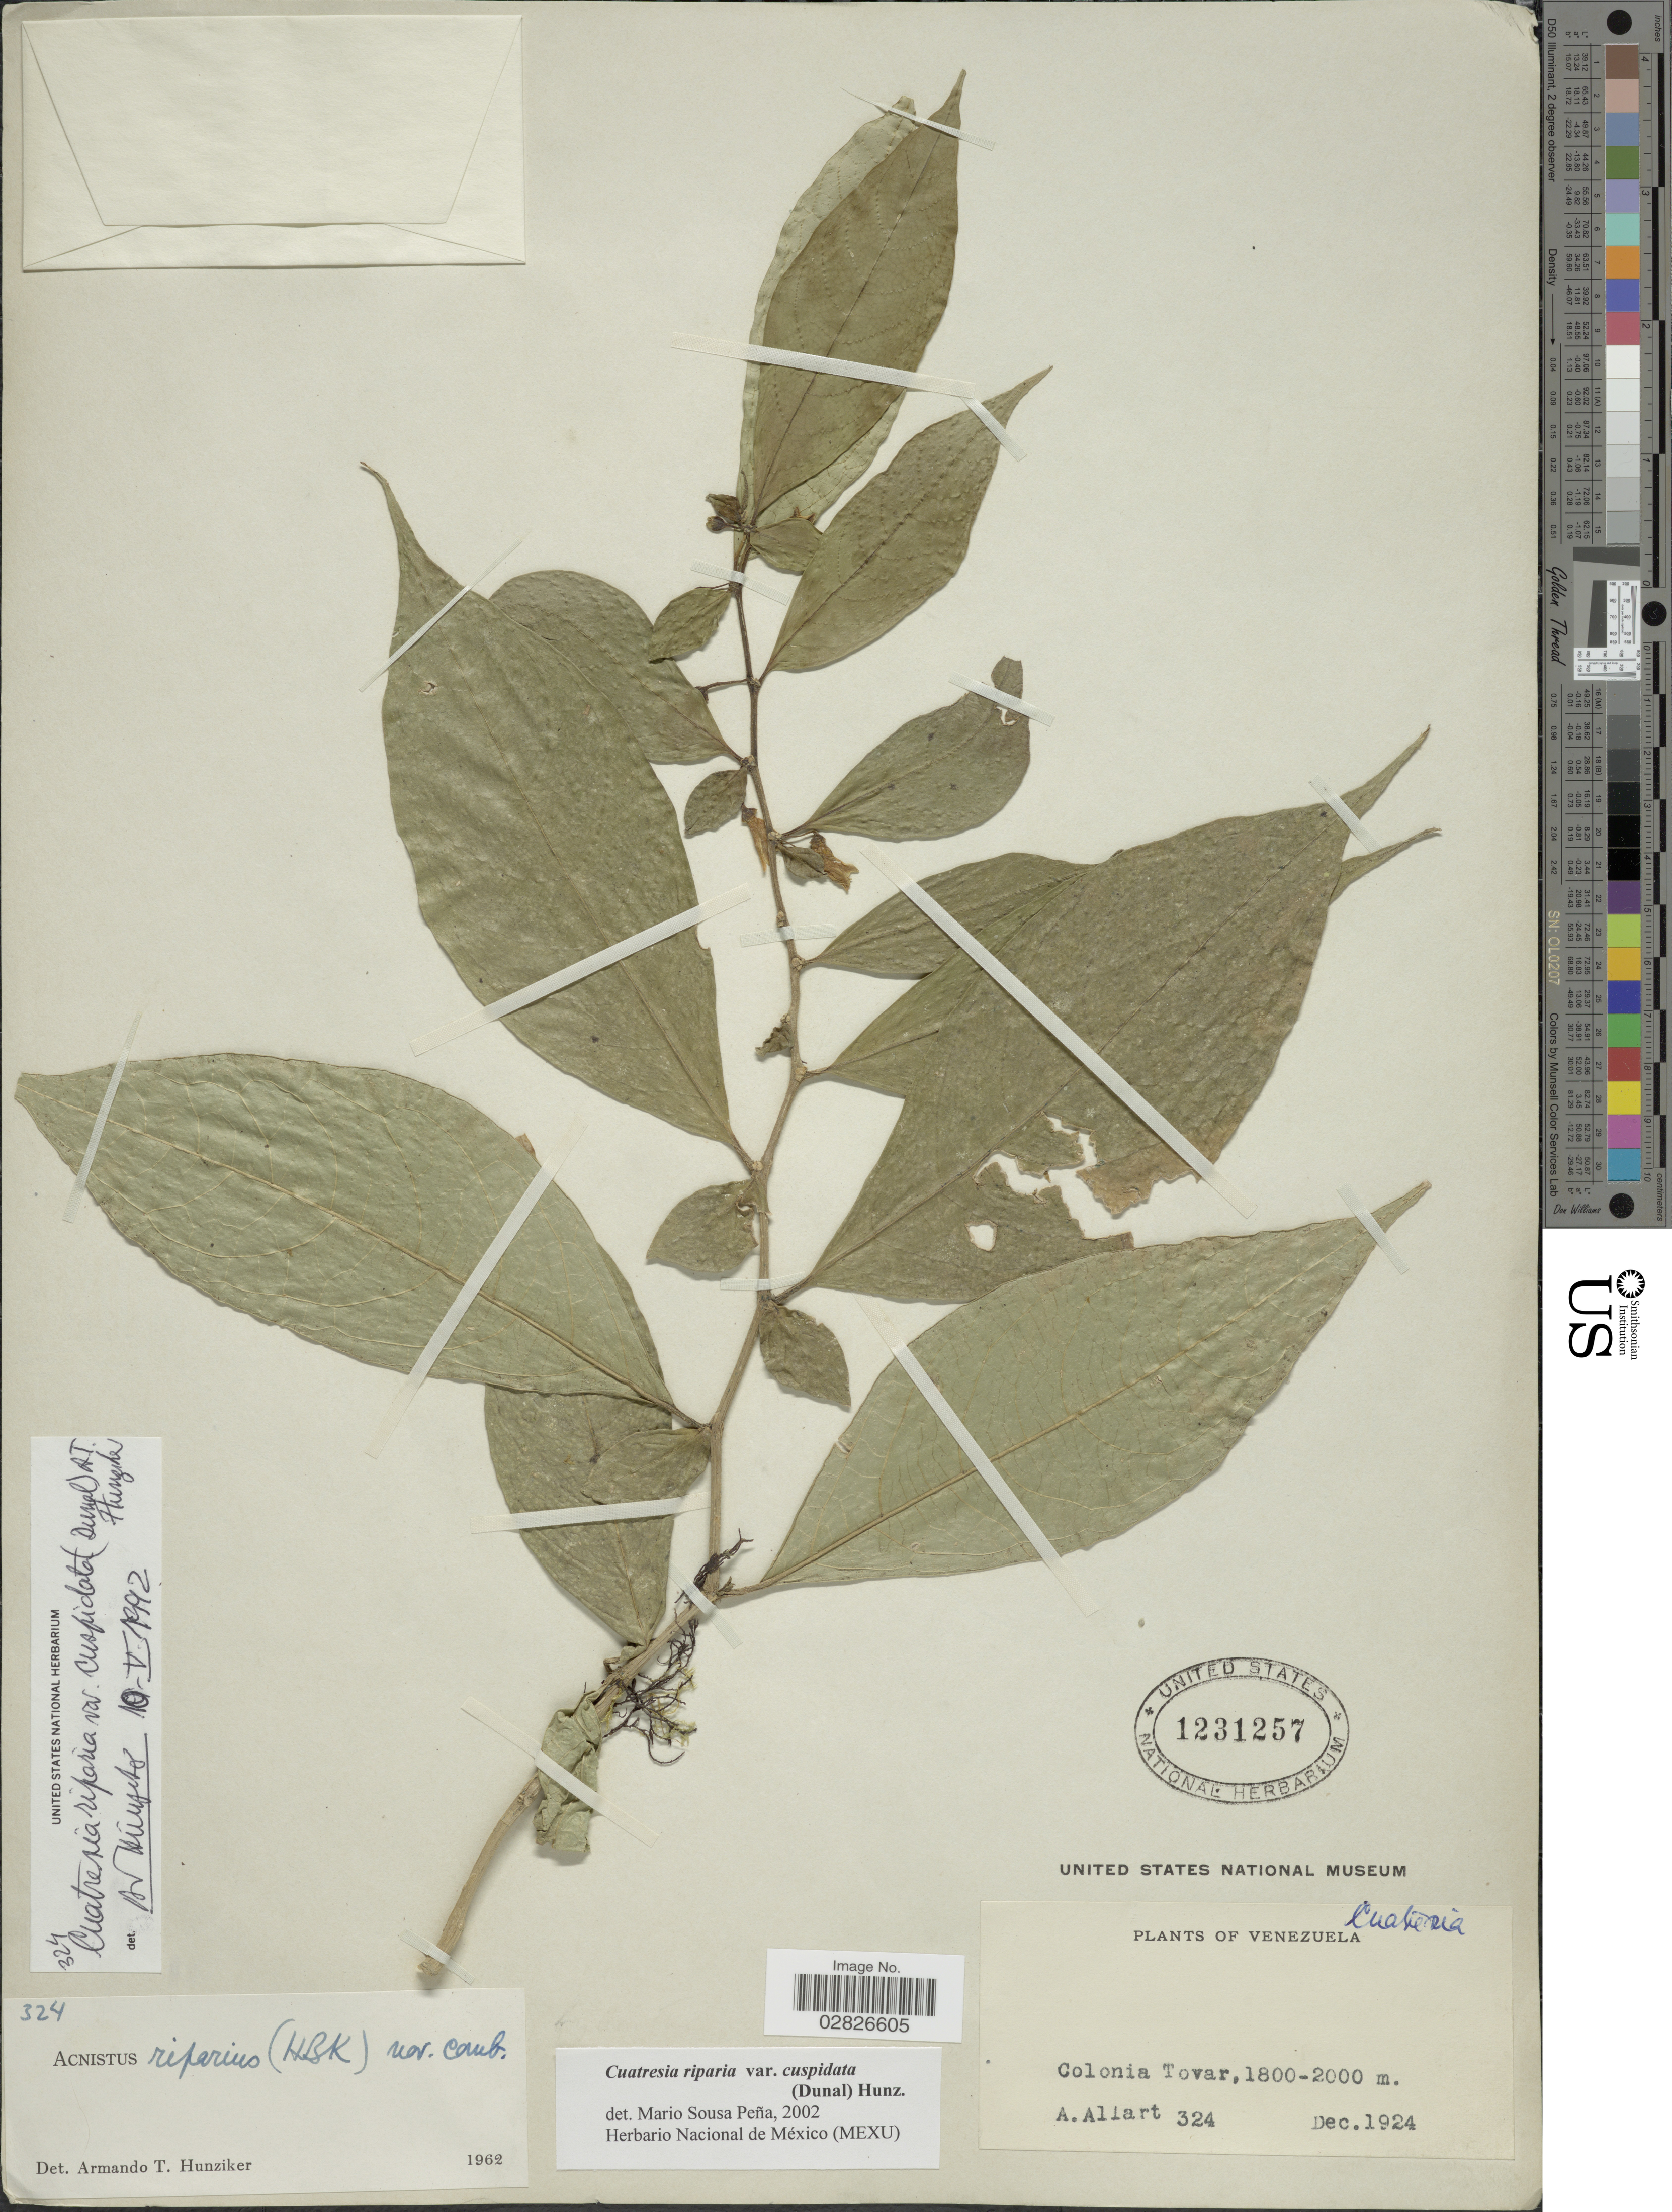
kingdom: Plantae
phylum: Tracheophyta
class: Magnoliopsida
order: Solanales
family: Solanaceae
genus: Cuatresia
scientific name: Cuatresia riparia var. cuspidata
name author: (Dunal) Hunz.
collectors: A. Allart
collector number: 324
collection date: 1924-12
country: Venezuela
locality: Colonia Tovar.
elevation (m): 1800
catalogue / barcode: US 1231257